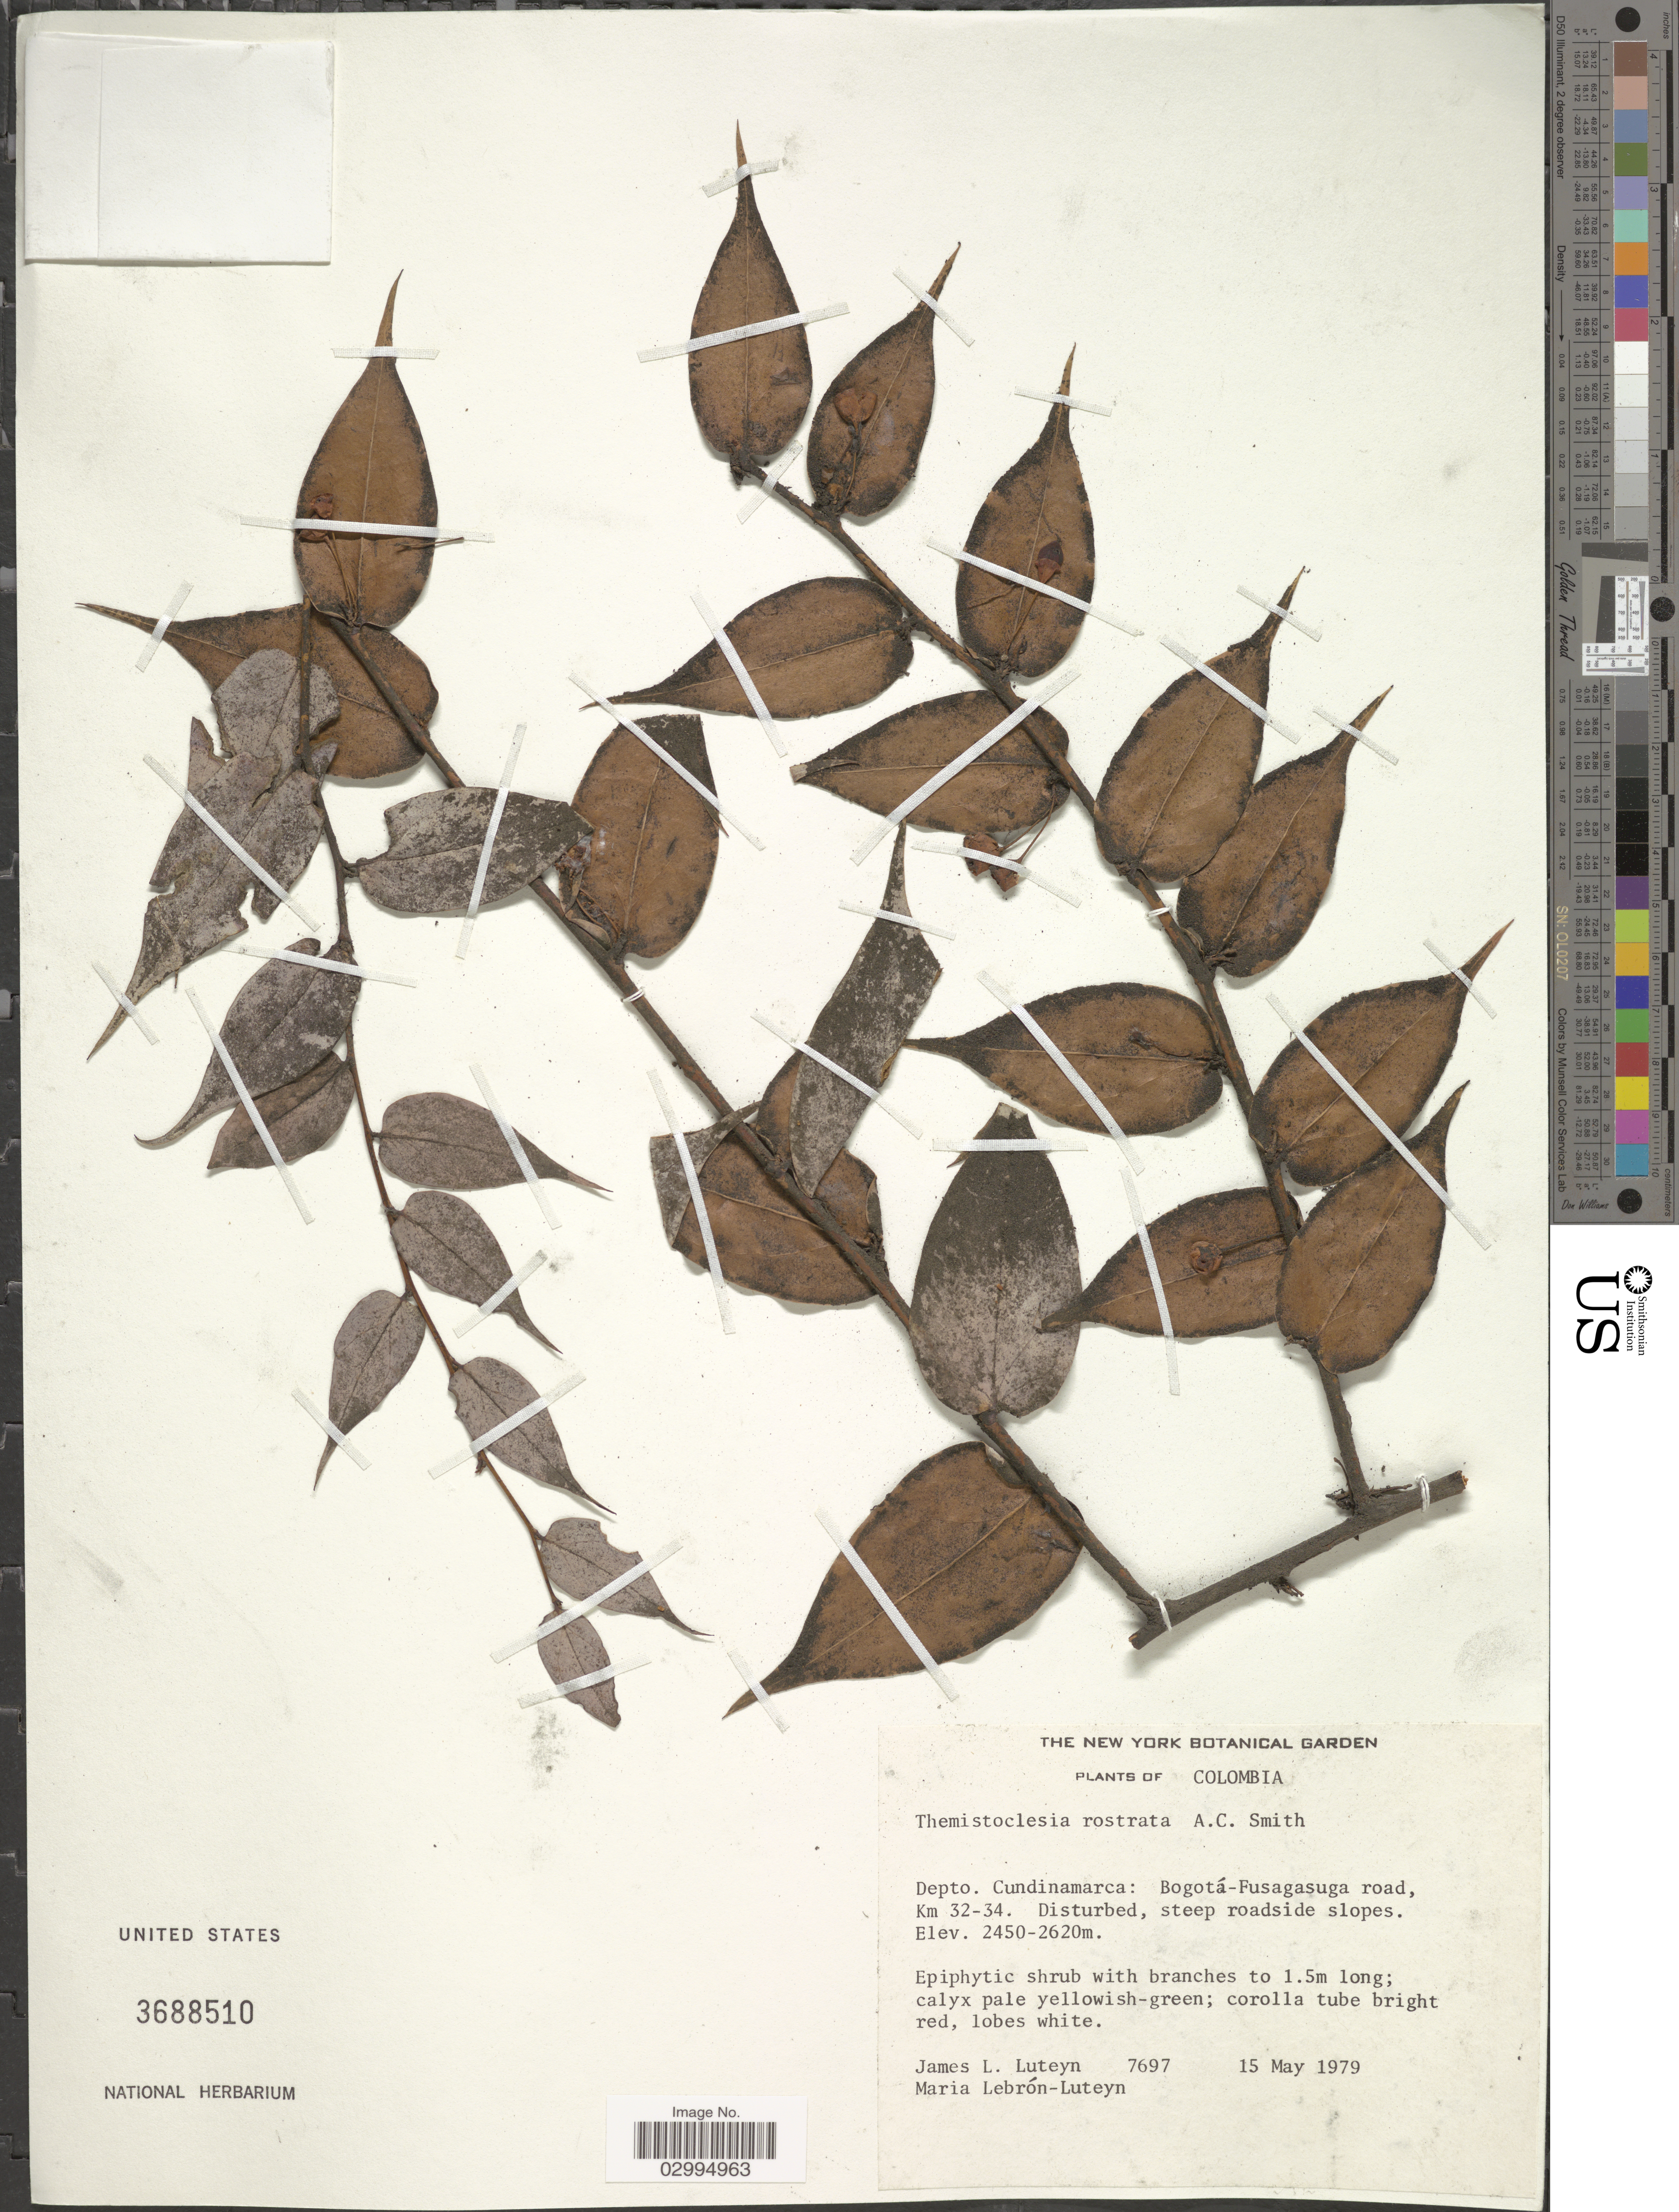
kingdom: Plantae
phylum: Tracheophyta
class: Magnoliopsida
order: Ericales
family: Ericaceae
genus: Themistoclesia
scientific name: Themistoclesia rostrata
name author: A.C. Sm.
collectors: J. Luteyn & M. L. Lebrón-Luteyn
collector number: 7697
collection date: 1979-05-15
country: Colombia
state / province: Cundinamarca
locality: Depto. Cundinamarca: Bogotá-Fusagasuga road, Km 32-34.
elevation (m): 2450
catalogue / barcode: US 3688510